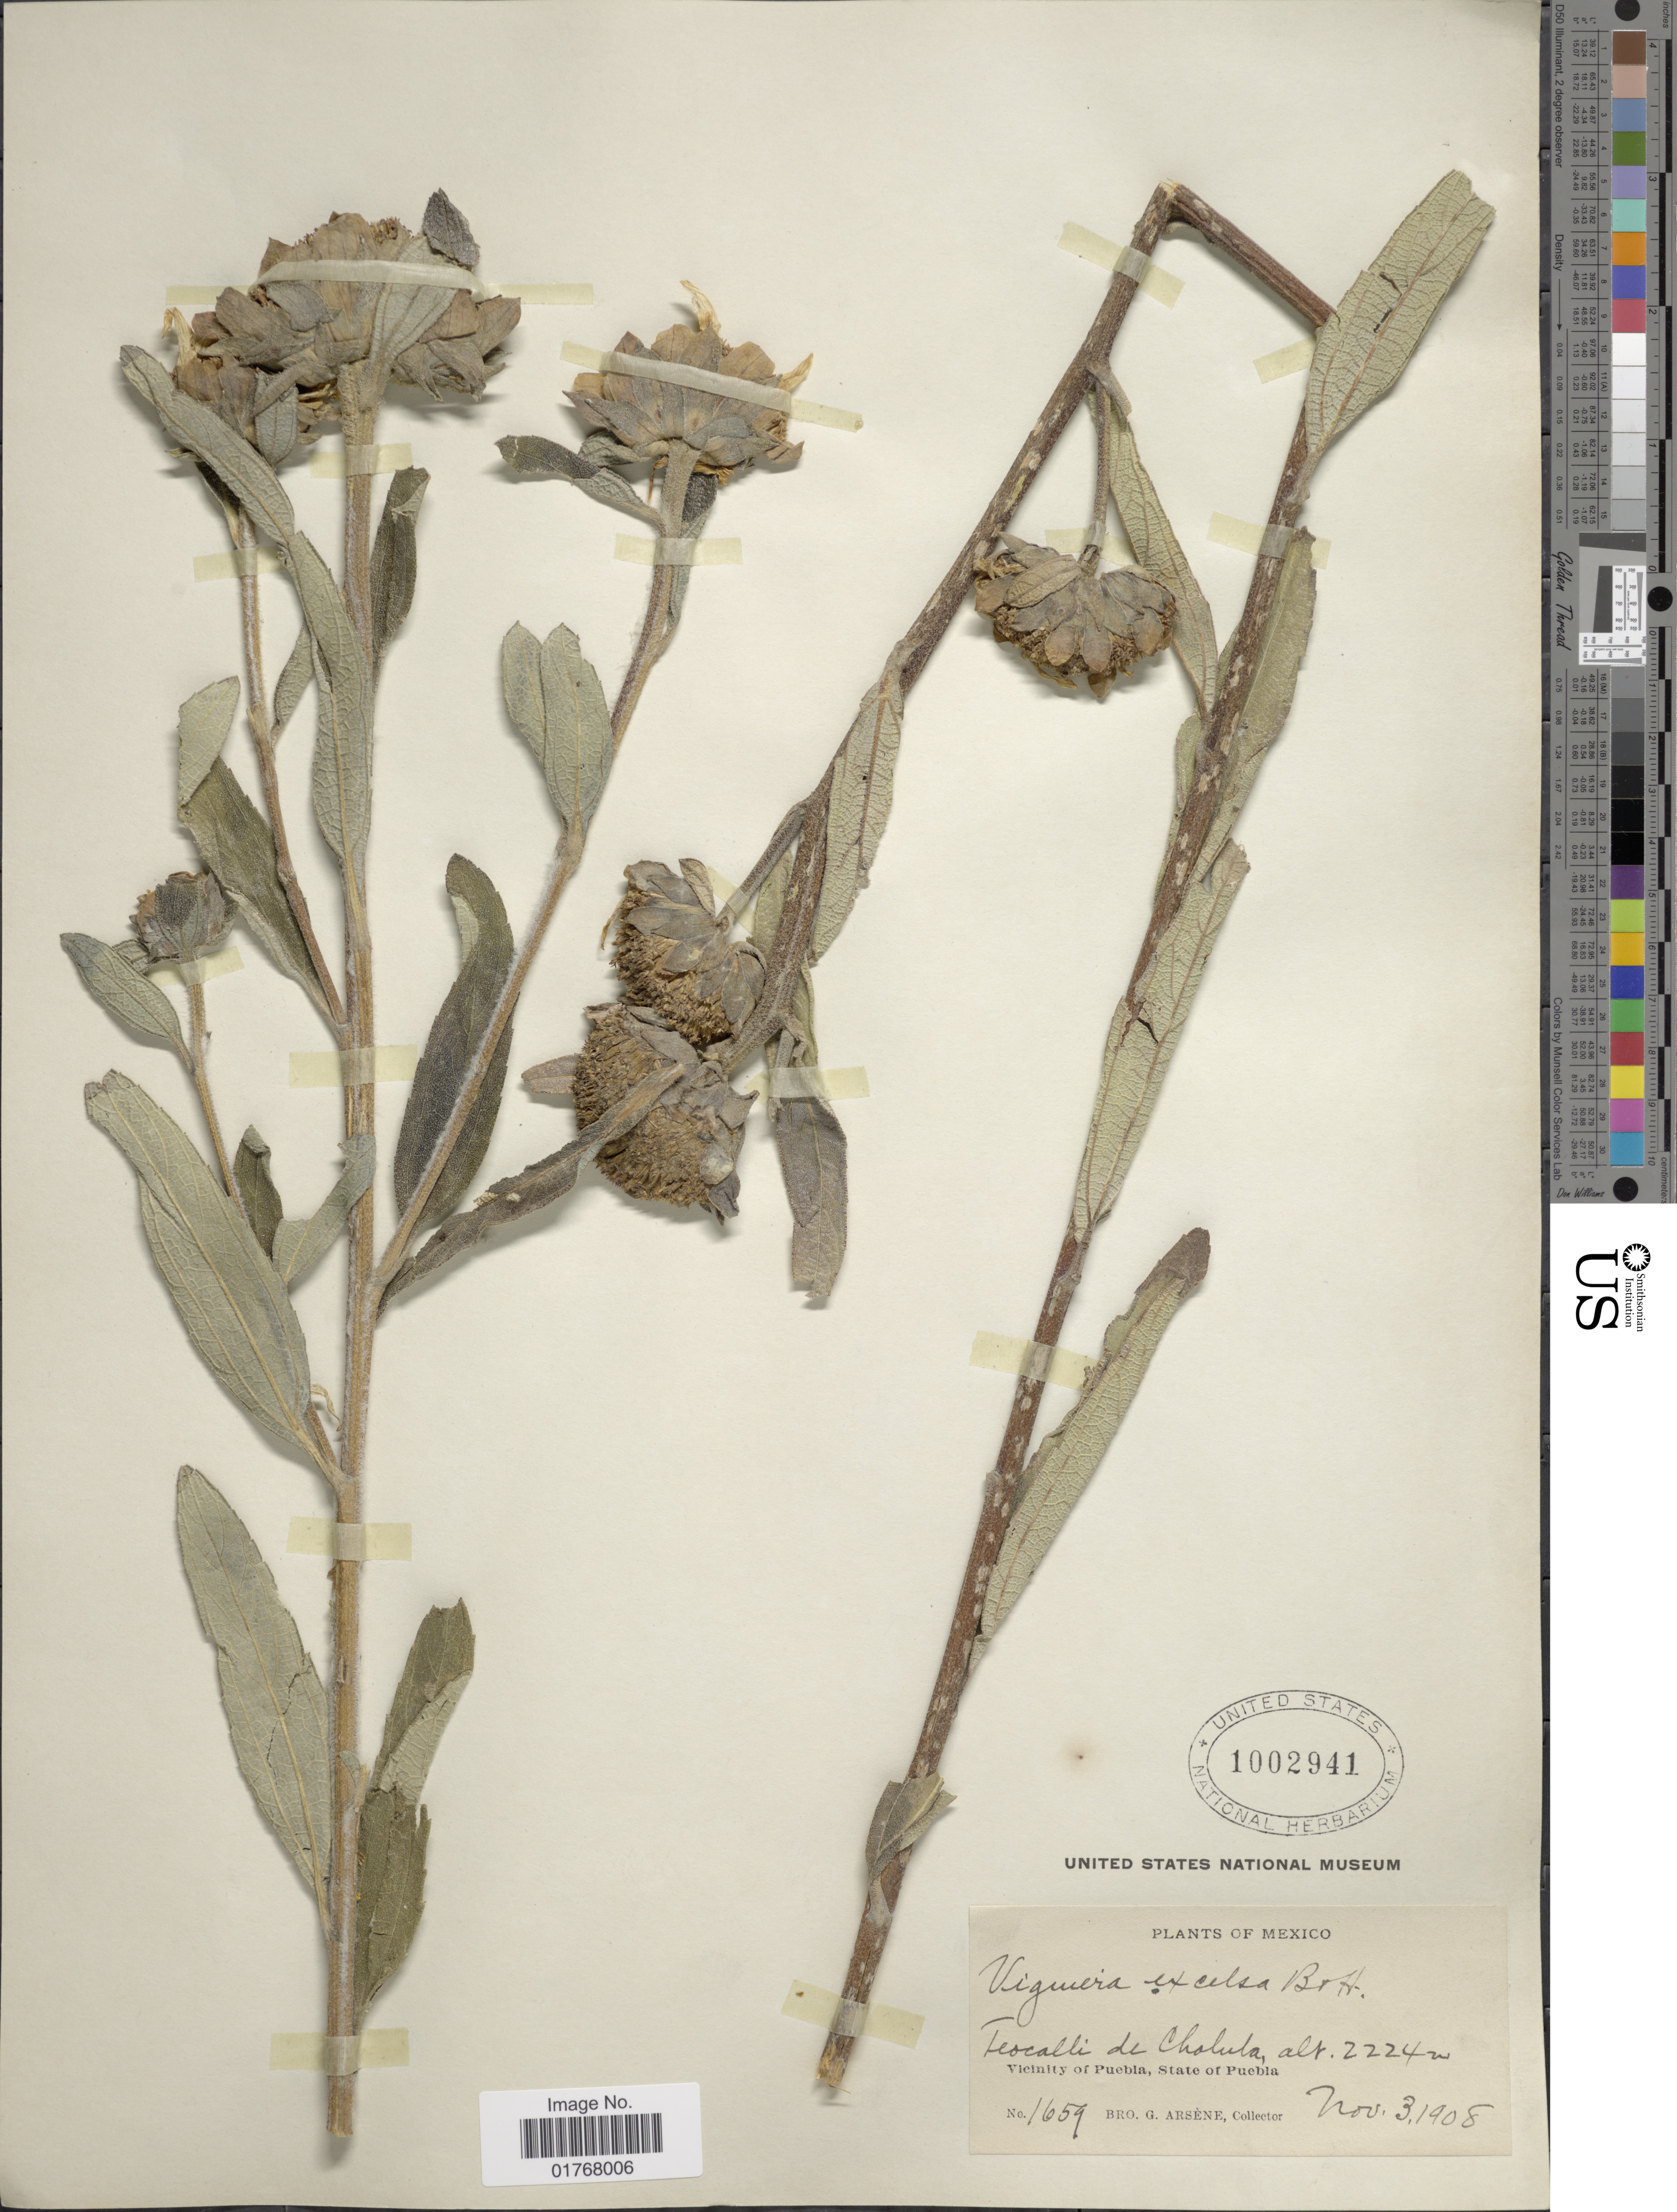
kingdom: Plantae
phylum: Tracheophyta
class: Magnoliopsida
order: Asterales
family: Asteraceae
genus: Viguiera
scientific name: Viguiera excelsa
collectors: Bro. G. Arsène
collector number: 1659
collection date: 1908-11-03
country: Mexico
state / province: Puebla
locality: Teocalli de Cholula, Vicinity of Puebla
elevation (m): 2224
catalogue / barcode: US 1002941